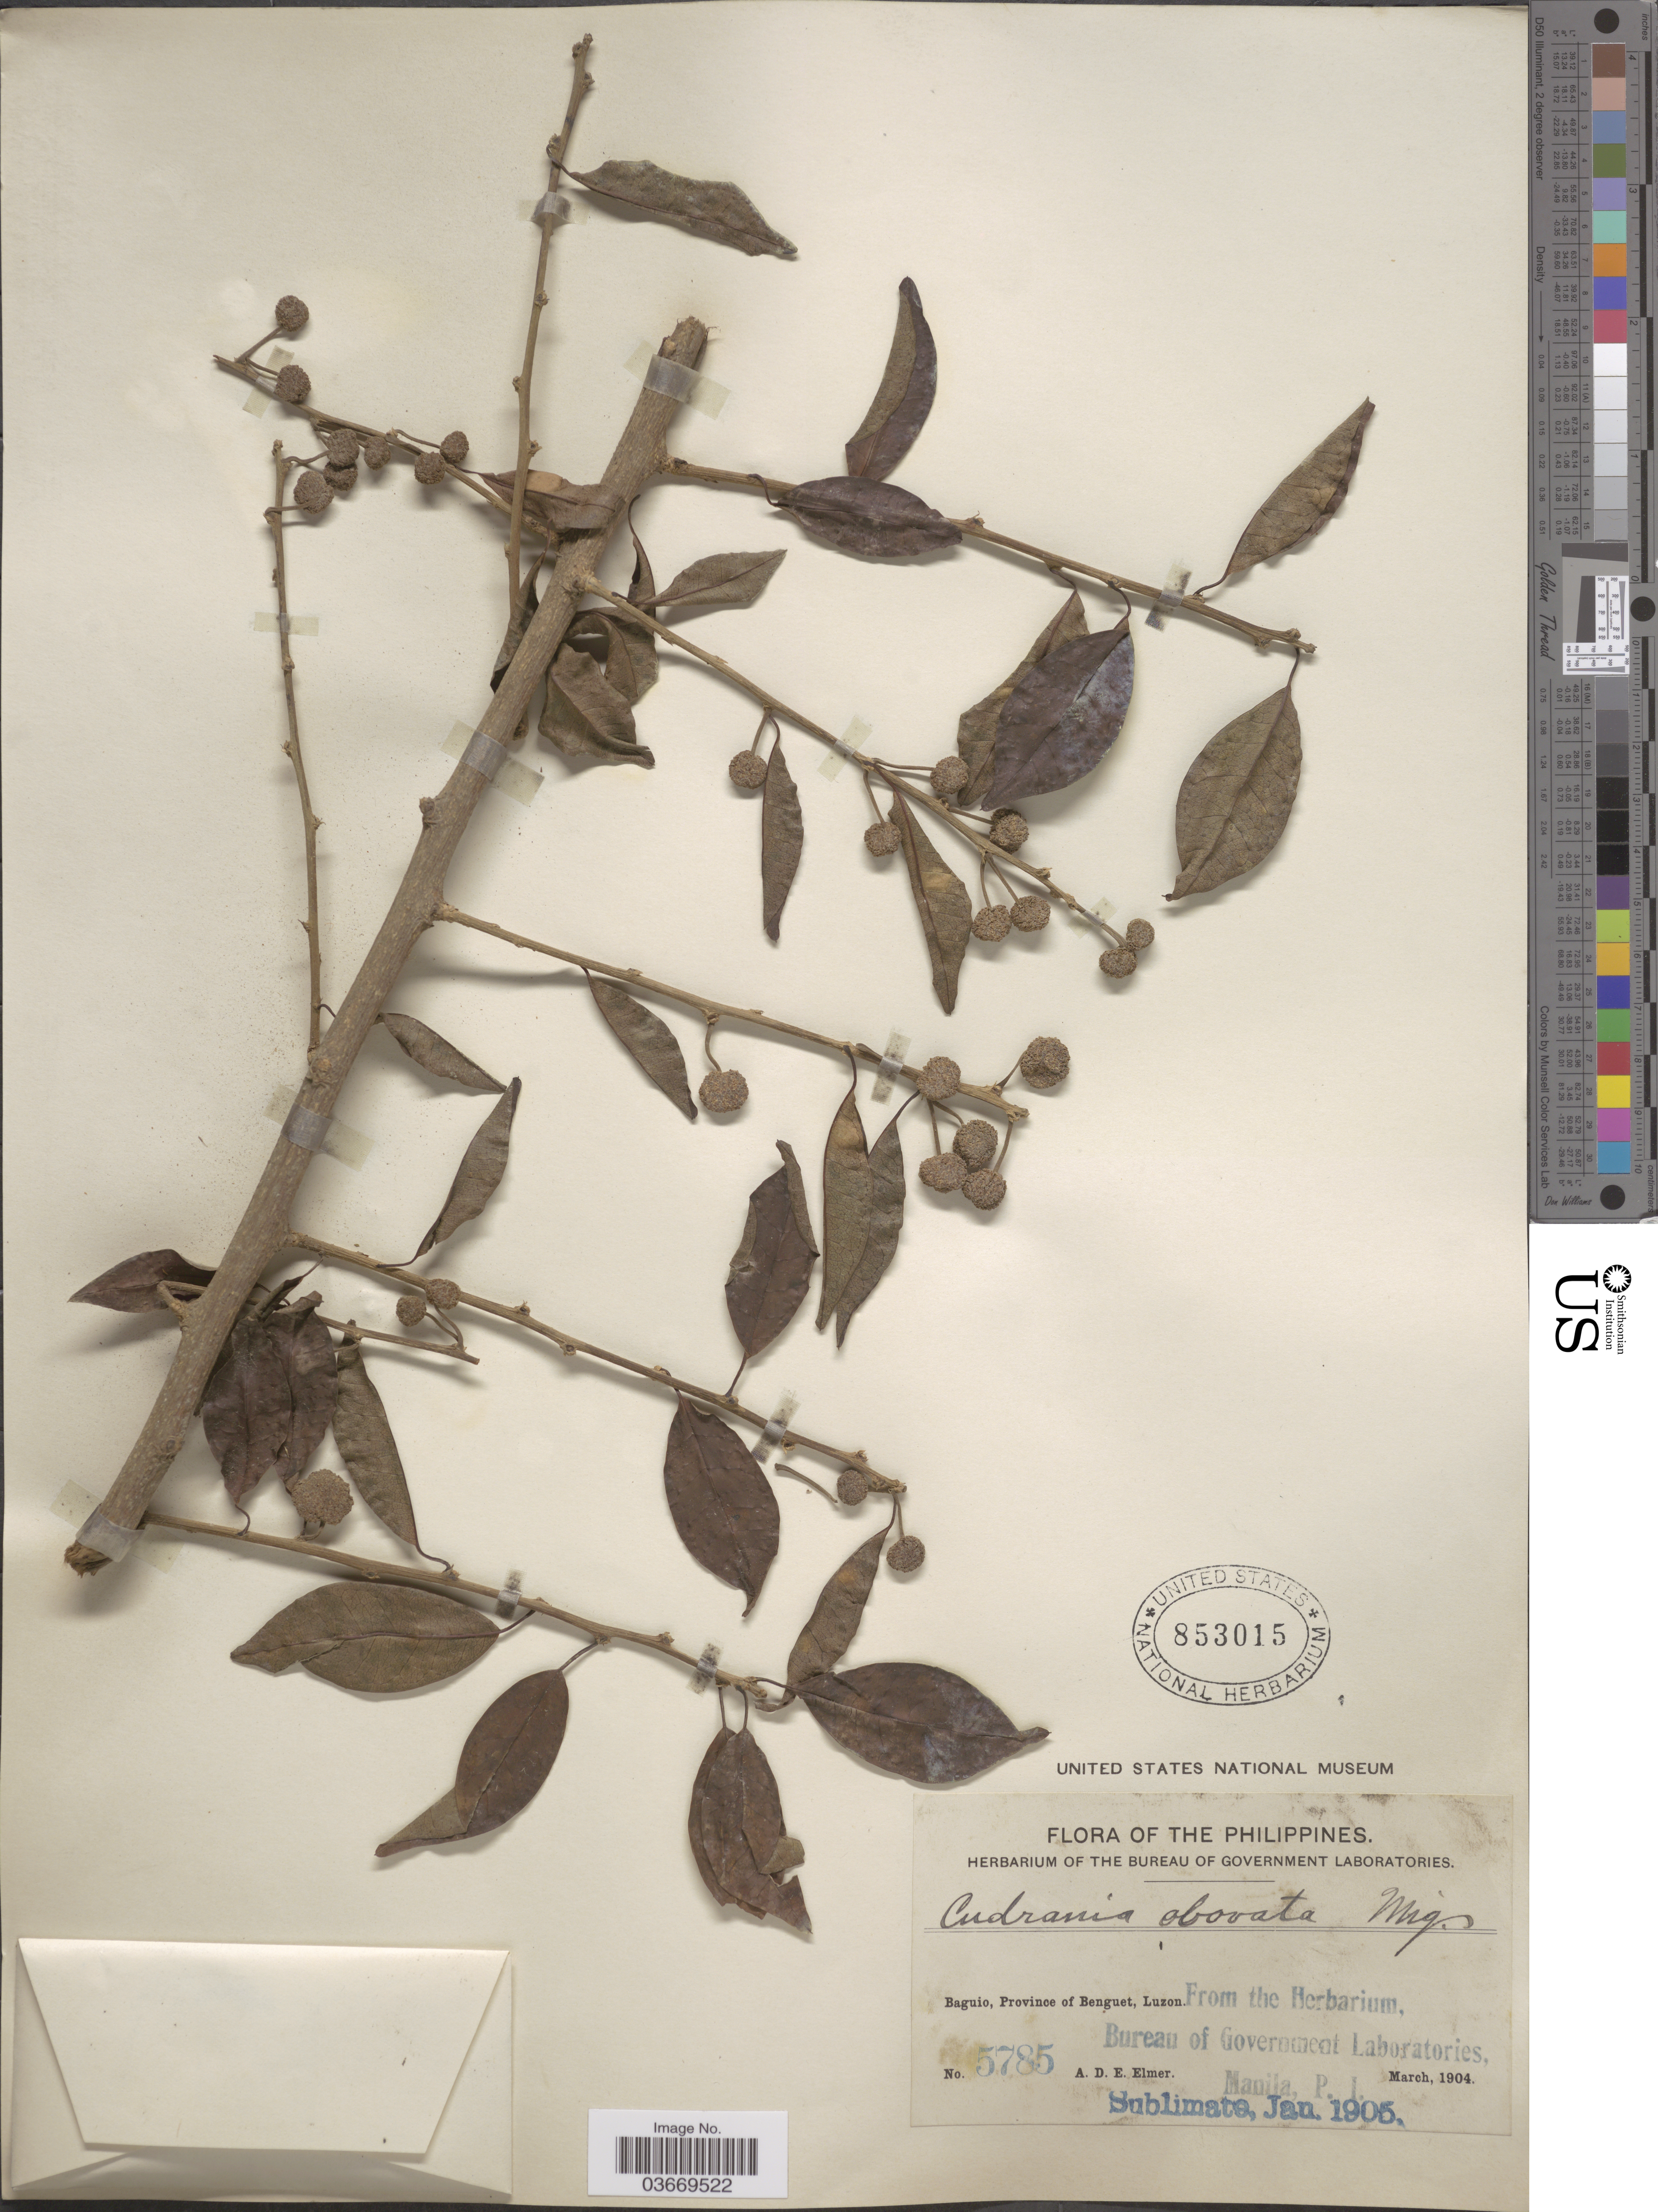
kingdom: Plantae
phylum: Tracheophyta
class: Magnoliopsida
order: Rosales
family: Moraceae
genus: Maclura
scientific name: Maclura cochinchinensis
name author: (Lour.) Corner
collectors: A. D. E. Elmer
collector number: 5785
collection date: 1904-03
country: Philippines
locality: Baguio, Province of Benguet, Luzon.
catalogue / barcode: US 853015